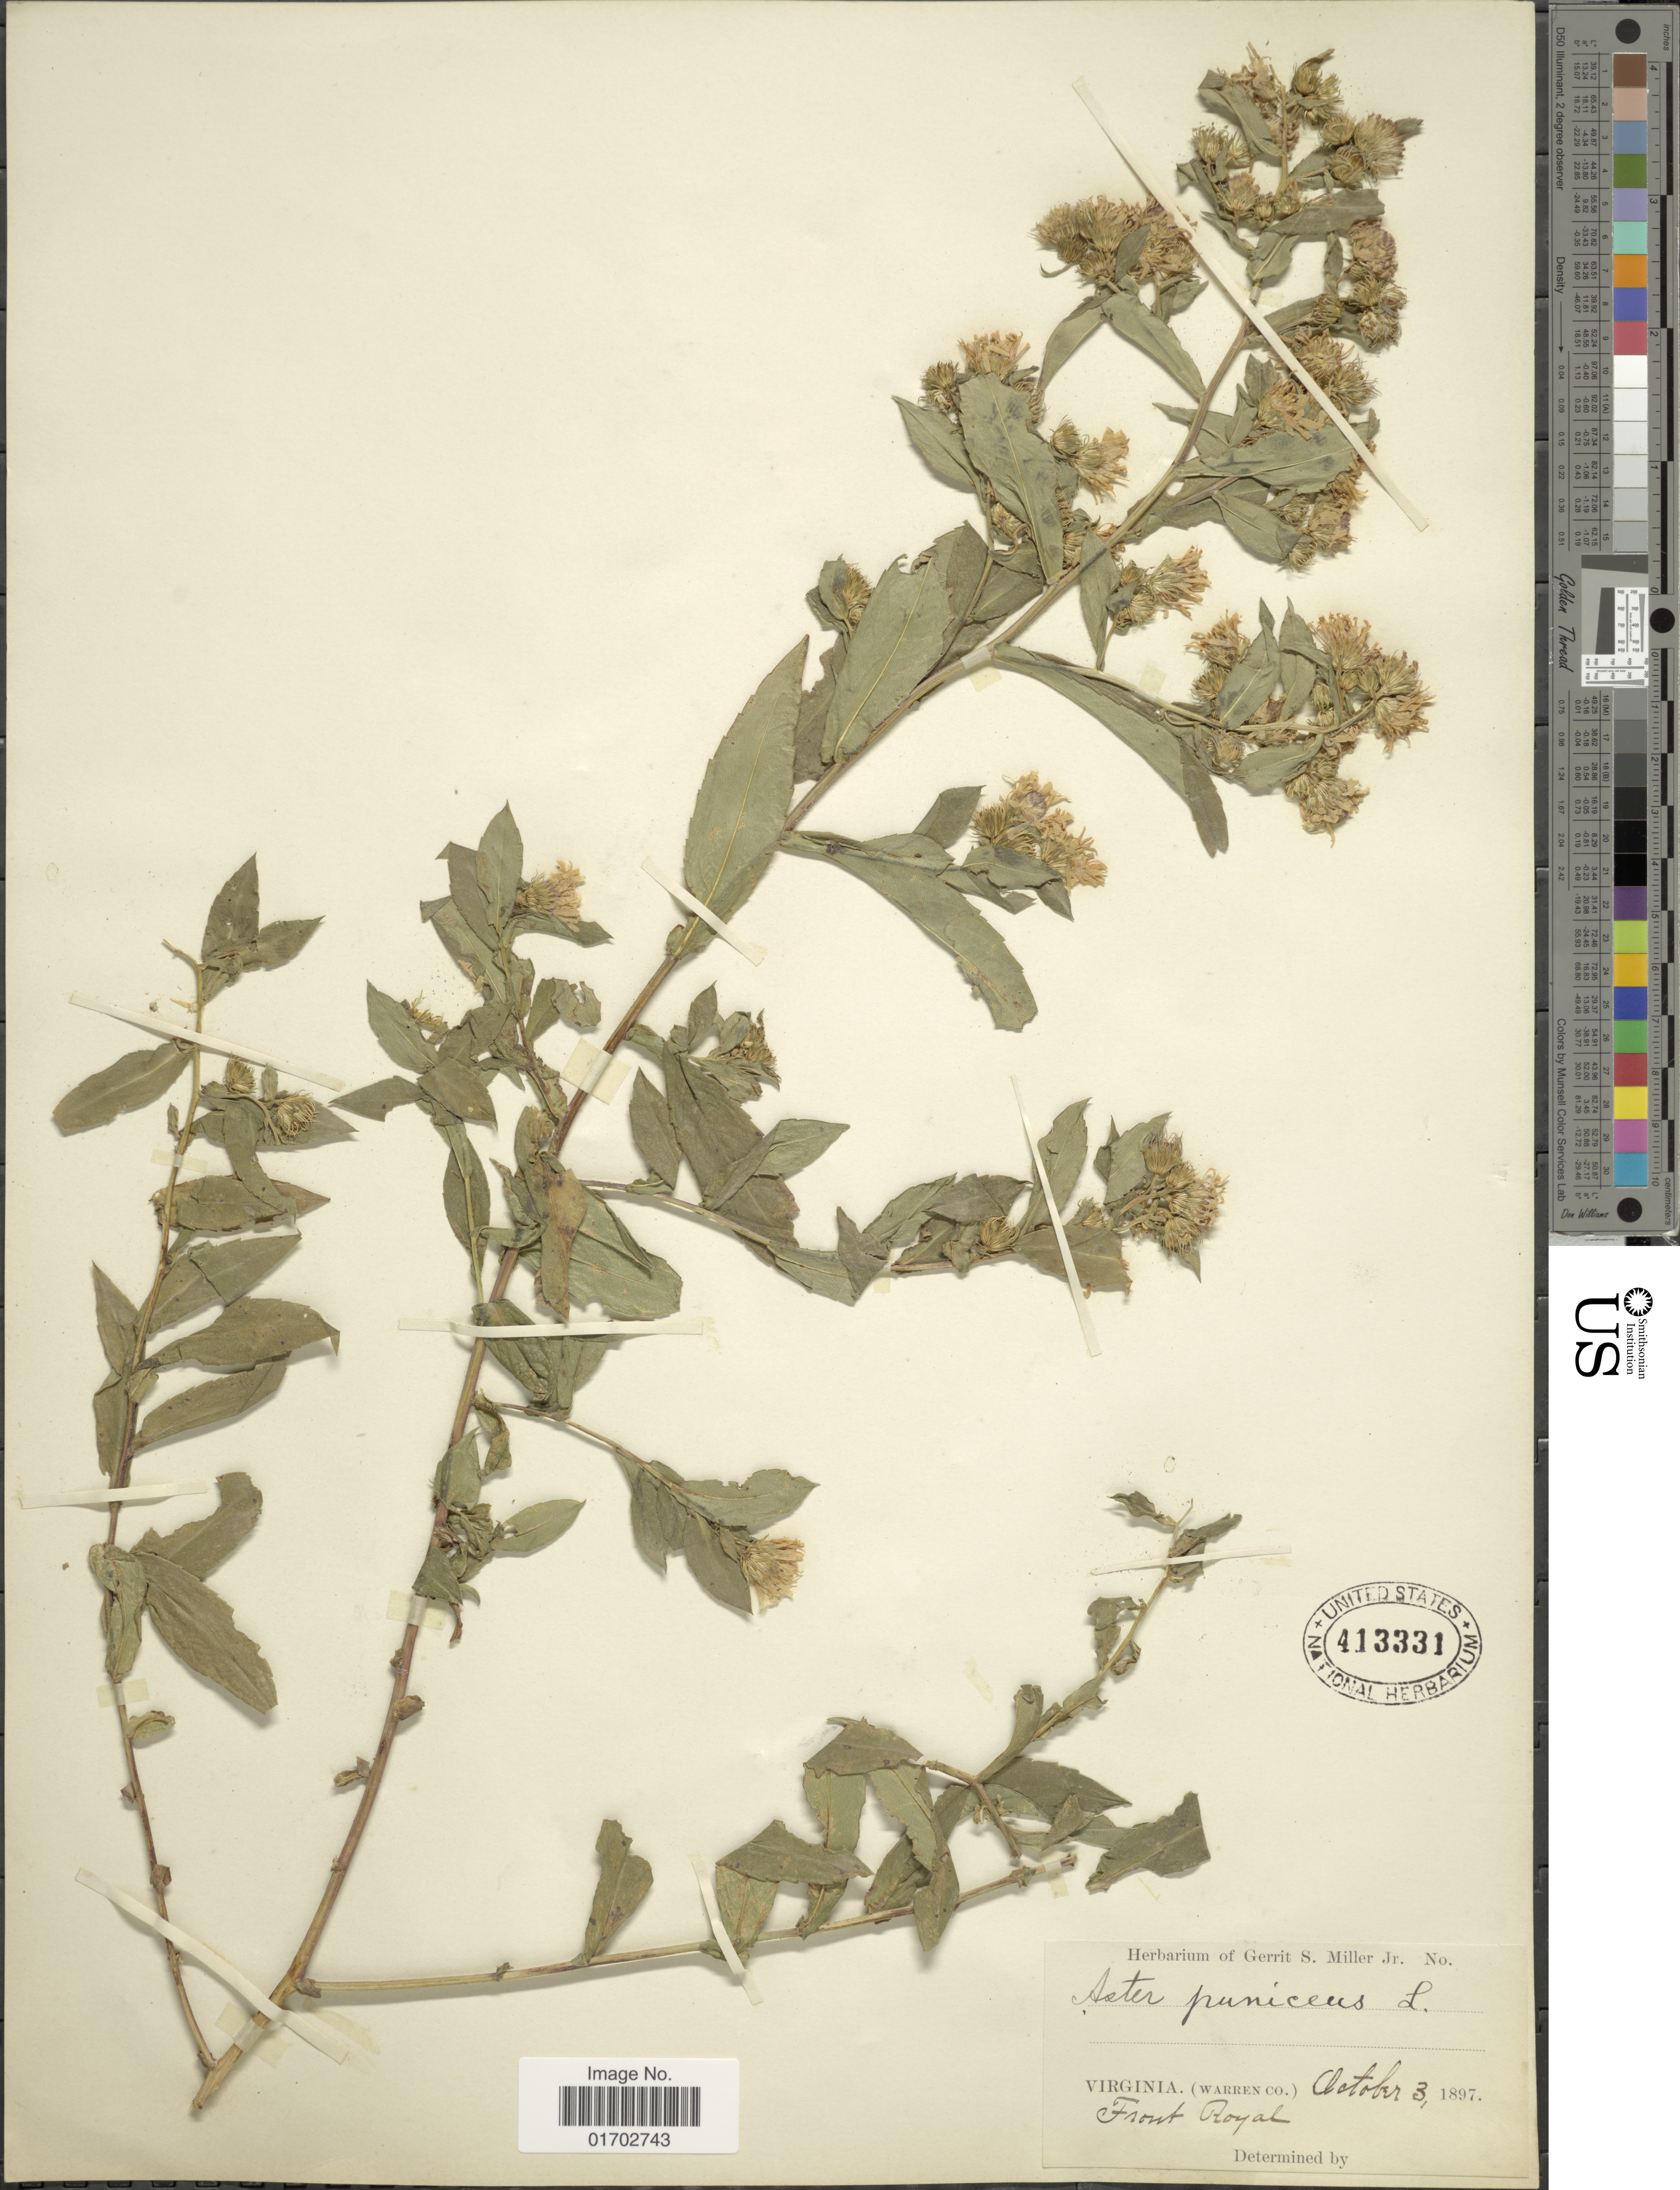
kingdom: Plantae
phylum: Tracheophyta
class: Magnoliopsida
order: Asterales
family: Asteraceae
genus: Symphyotrichum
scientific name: Symphyotrichum puniceum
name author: (L.) Á. Löve & D. Löve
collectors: ex herb. Gerrit S. Miller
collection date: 1897-10-03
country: United States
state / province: Virginia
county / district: Warren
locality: Warren Co. Front Royal.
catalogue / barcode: US 413331